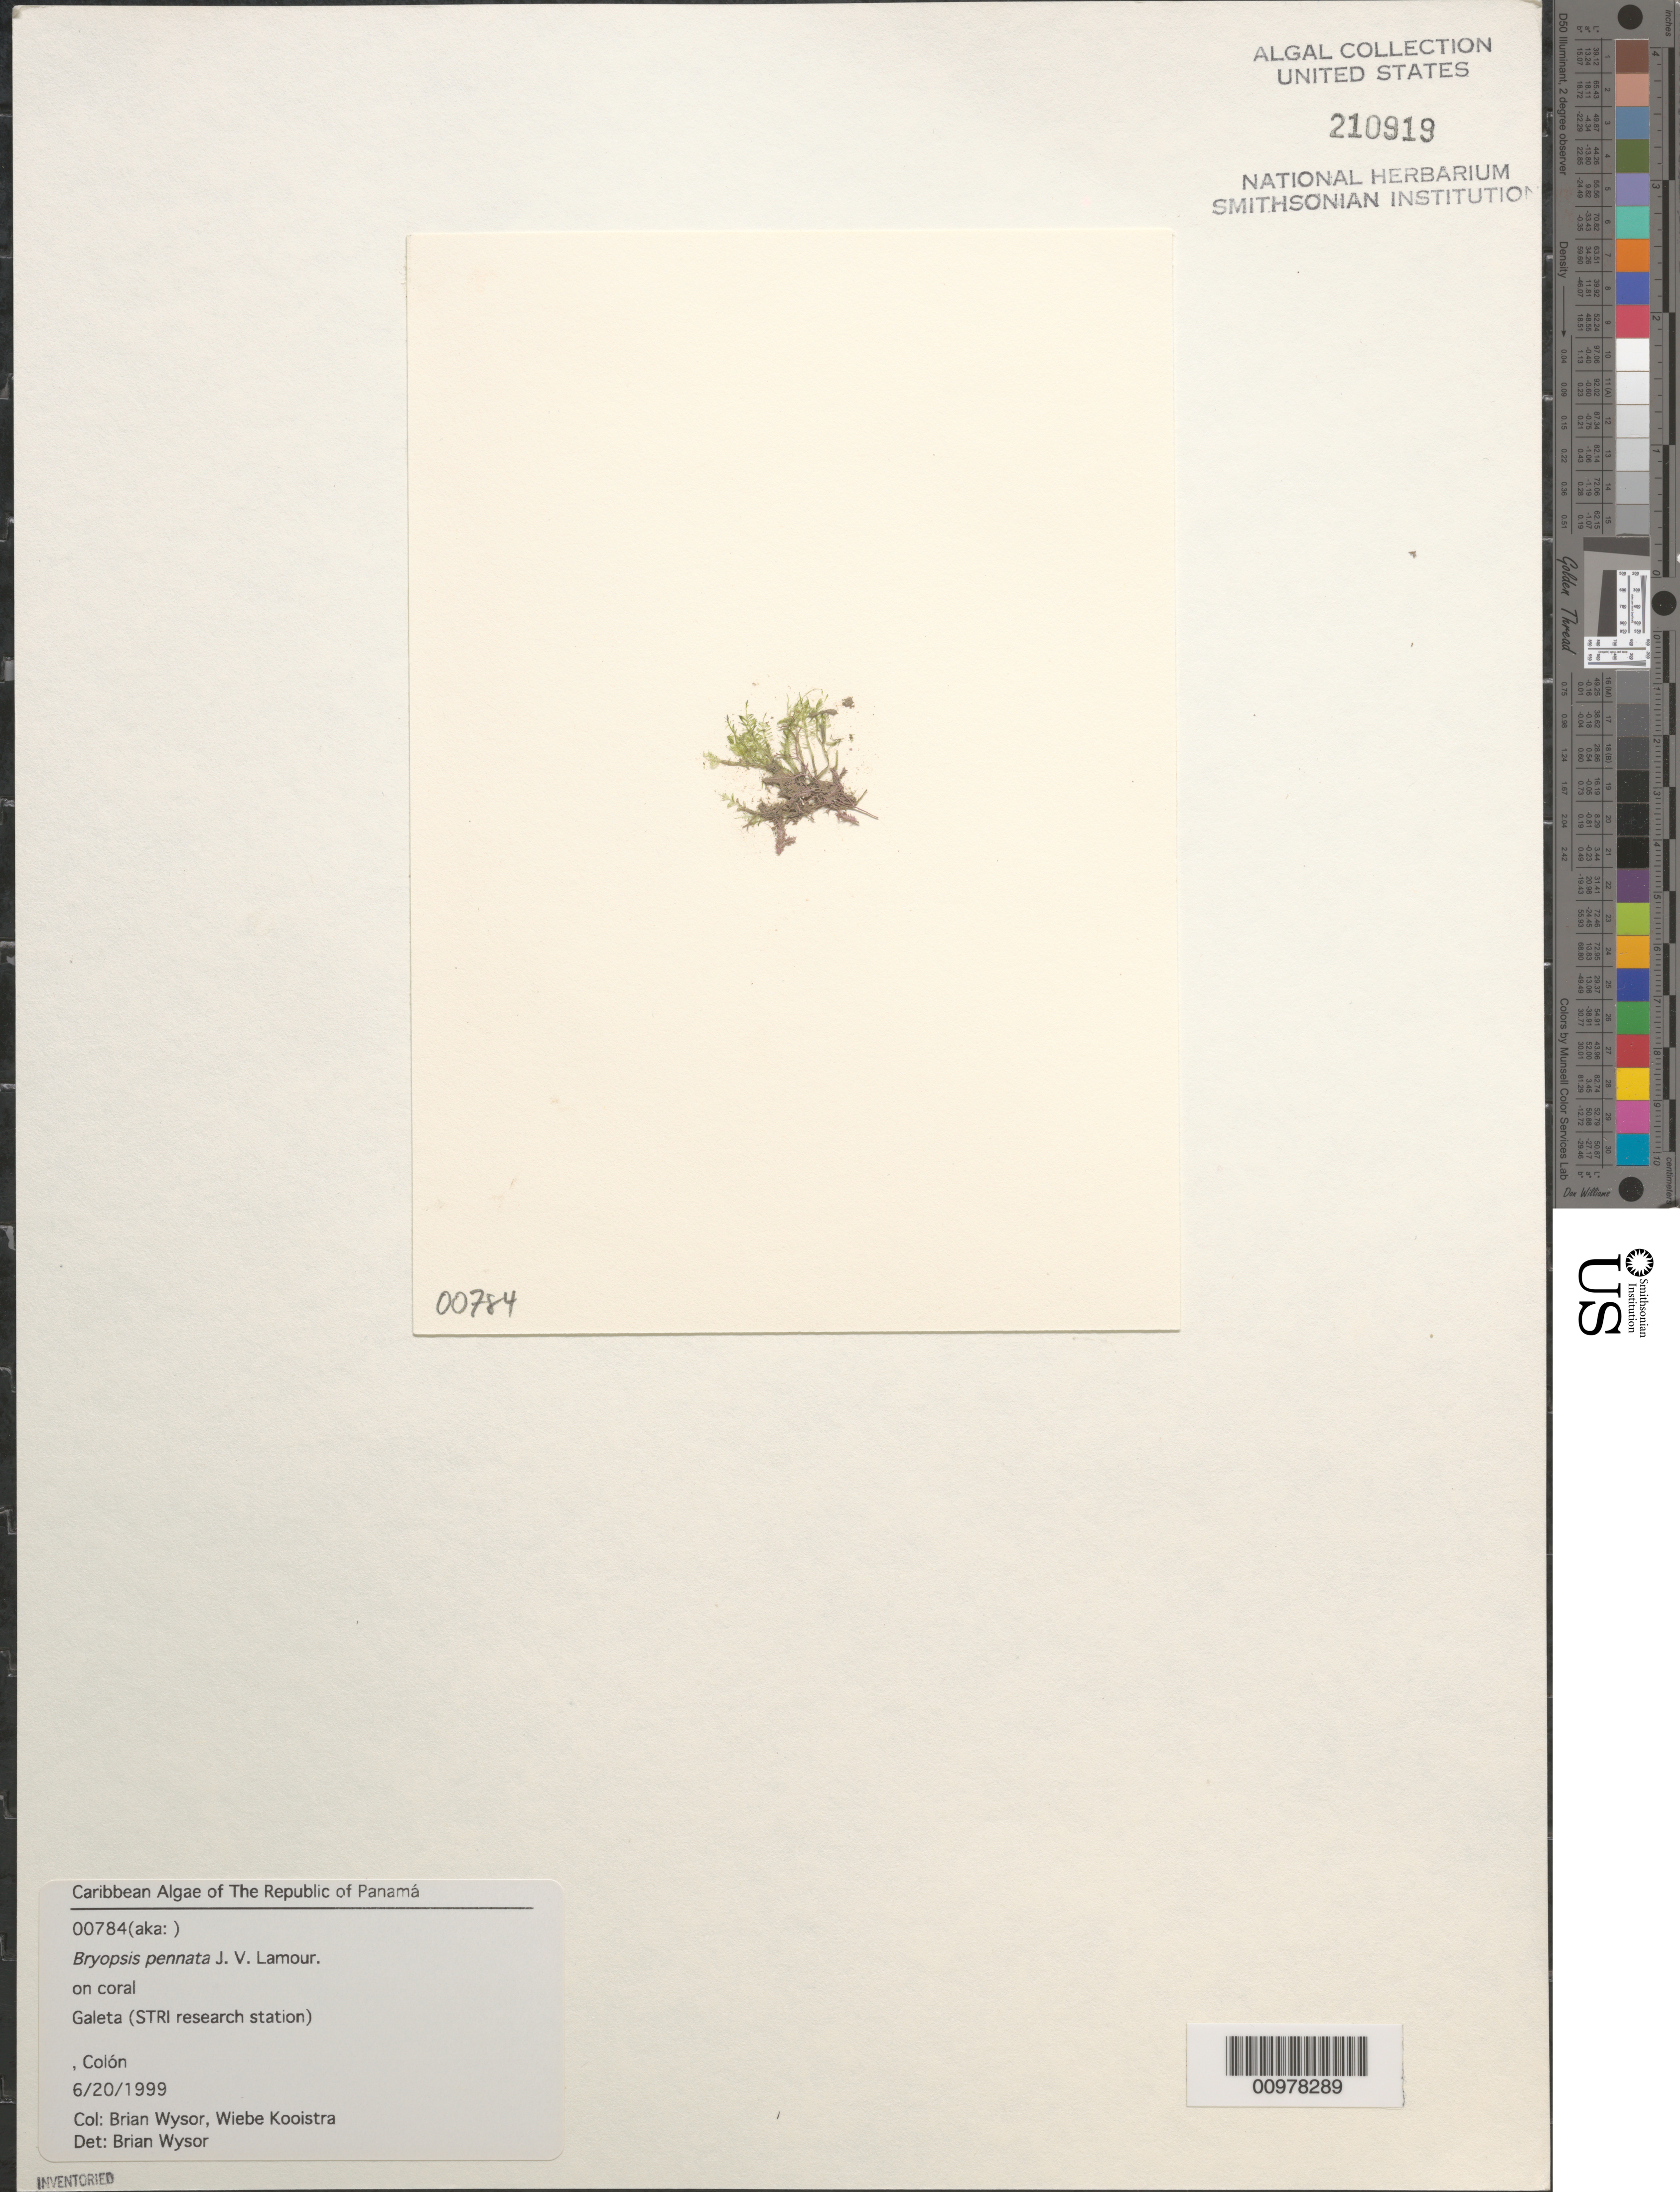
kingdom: Plantae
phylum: Chlorophyta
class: Ulvophyceae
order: Bryopsidales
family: Bryopsidaceae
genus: Bryopsis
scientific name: Bryopsis pennata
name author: J.V.Lamouroux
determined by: Wysor, B.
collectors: B. Wysor & W. Kooistra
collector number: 00784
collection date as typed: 20 Jun 1999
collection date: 1999-06-20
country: Panama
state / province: Colón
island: Galeta Island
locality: STRI (Smithsonian Tropical Research Institute) research station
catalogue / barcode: US 210919